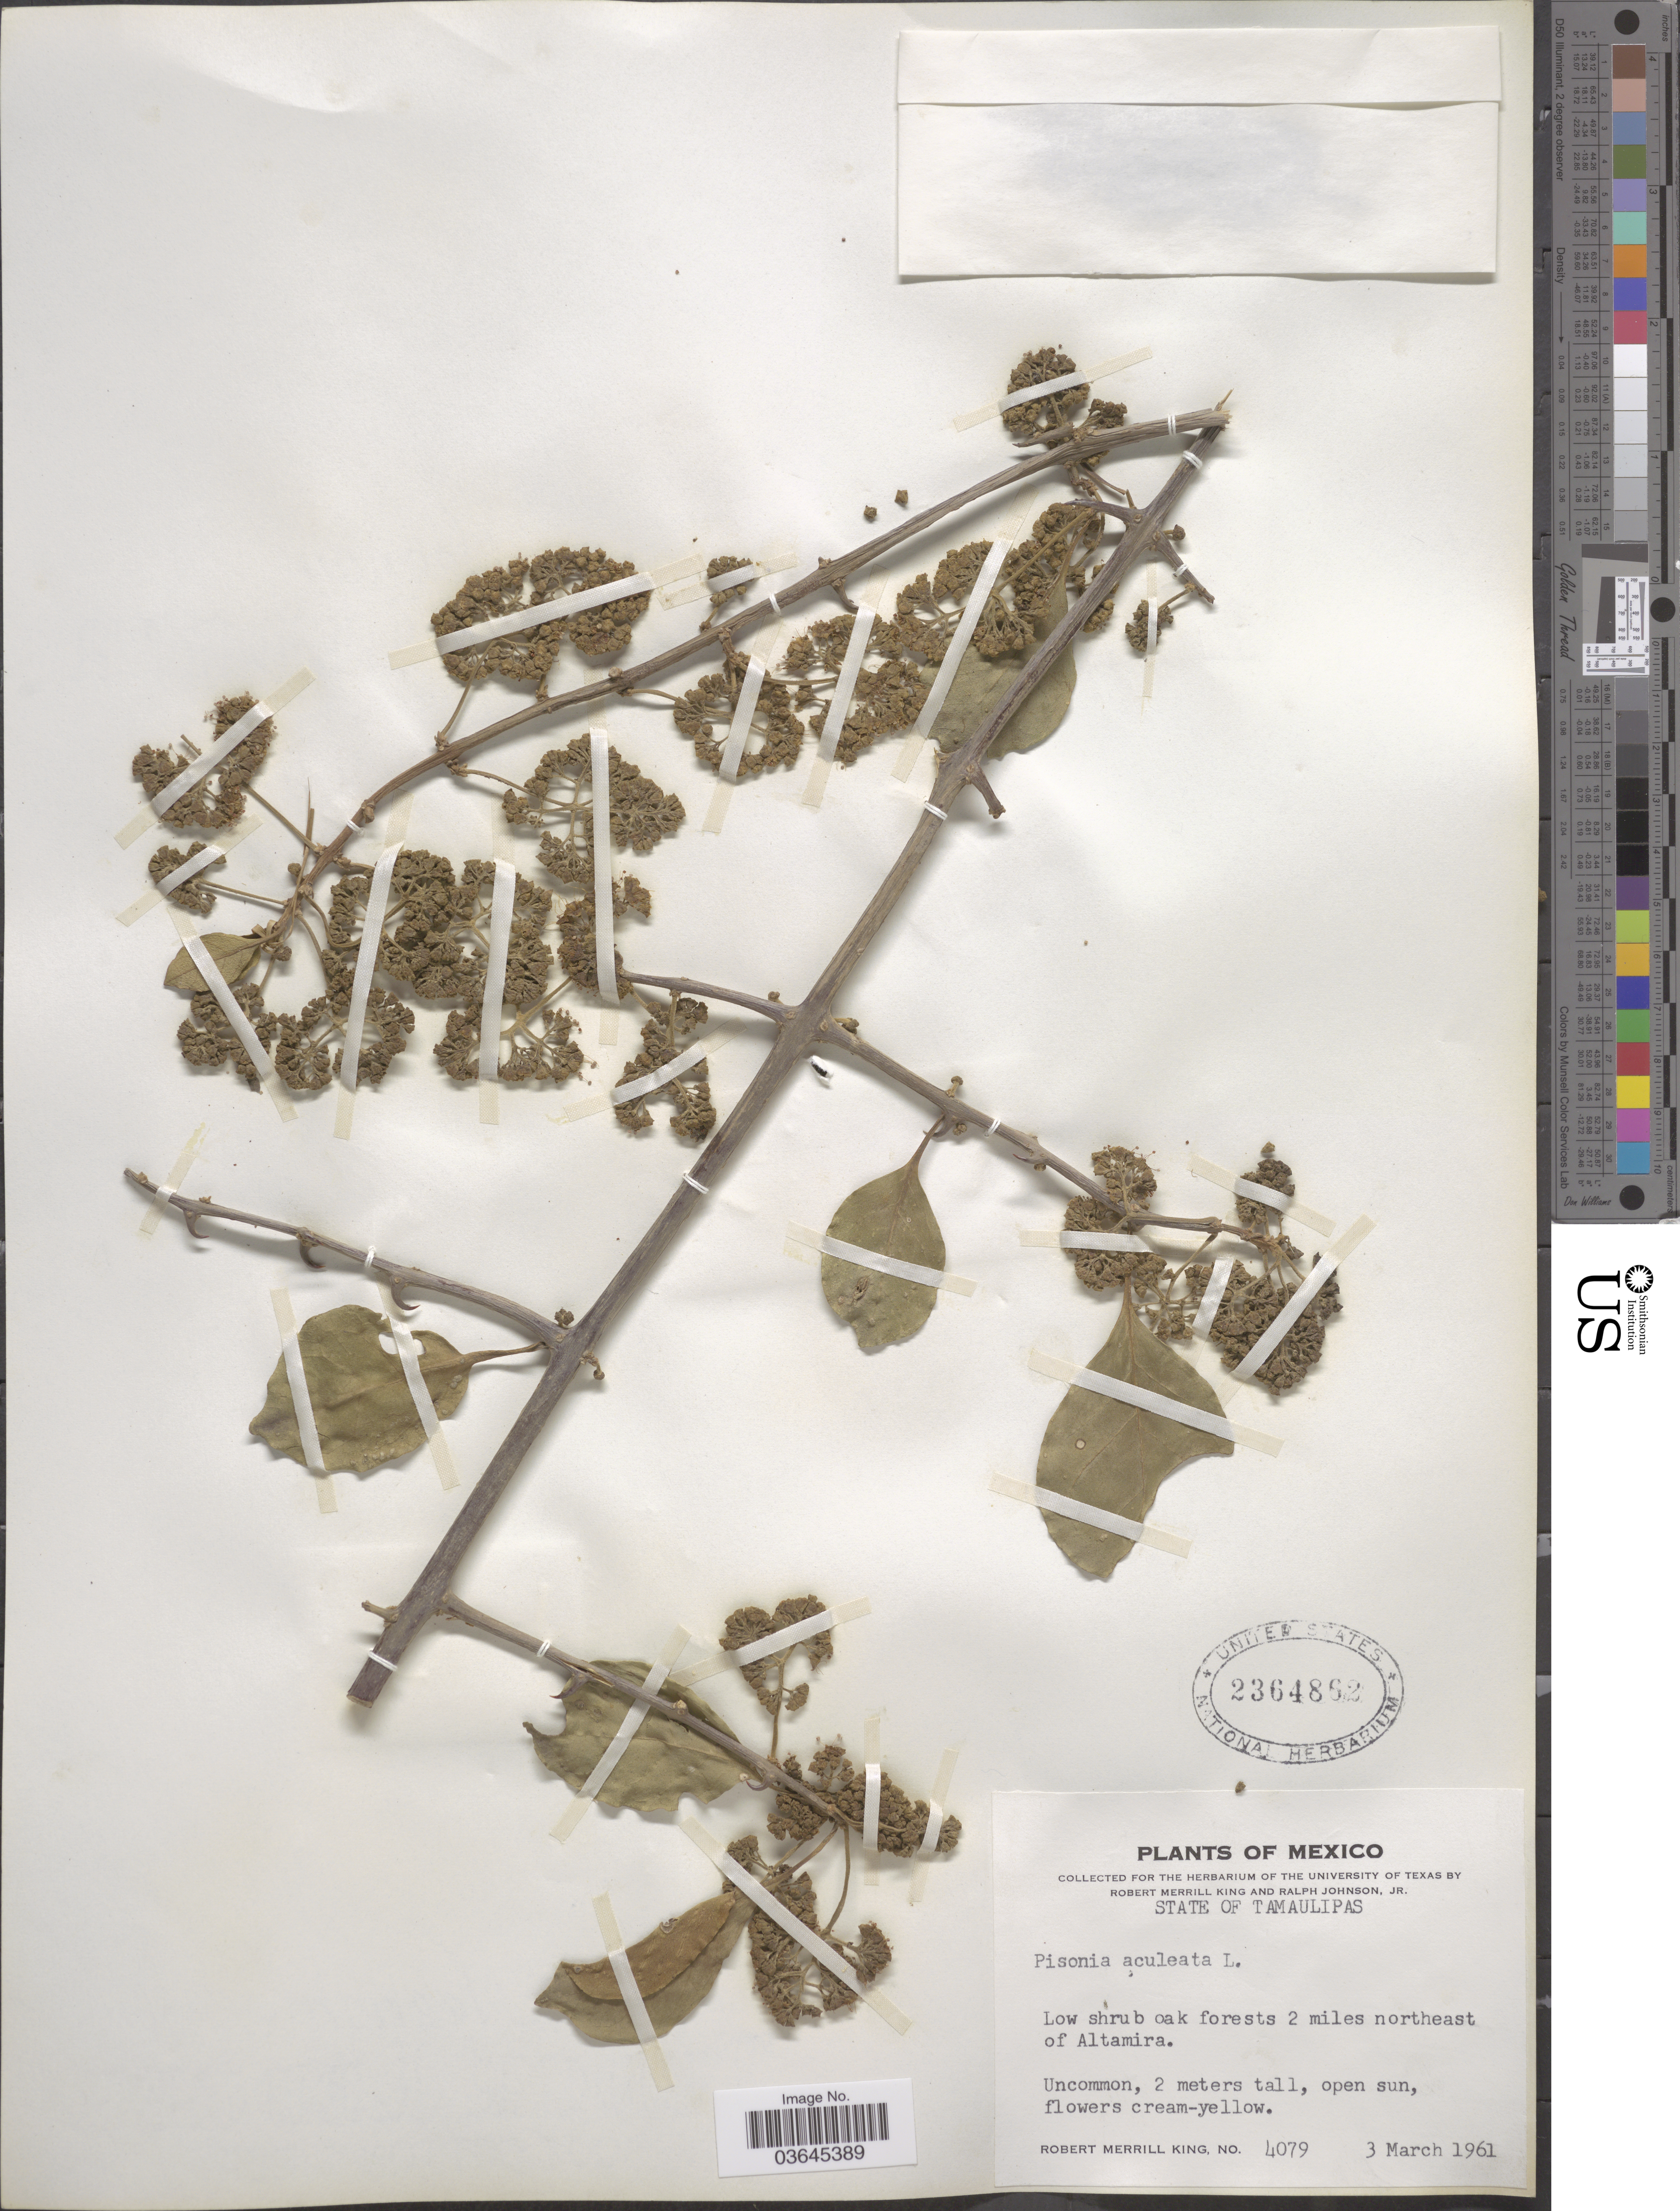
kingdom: Plantae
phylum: Tracheophyta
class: Magnoliopsida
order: Caryophyllales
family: Nyctaginaceae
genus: Pisonia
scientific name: Pisonia aculeata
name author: L.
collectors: R. M. King & R. Johnson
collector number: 4079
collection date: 1961-03-03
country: Mexico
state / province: Tamaulipas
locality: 2 miles northeast of Altamira.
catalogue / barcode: US 2364862